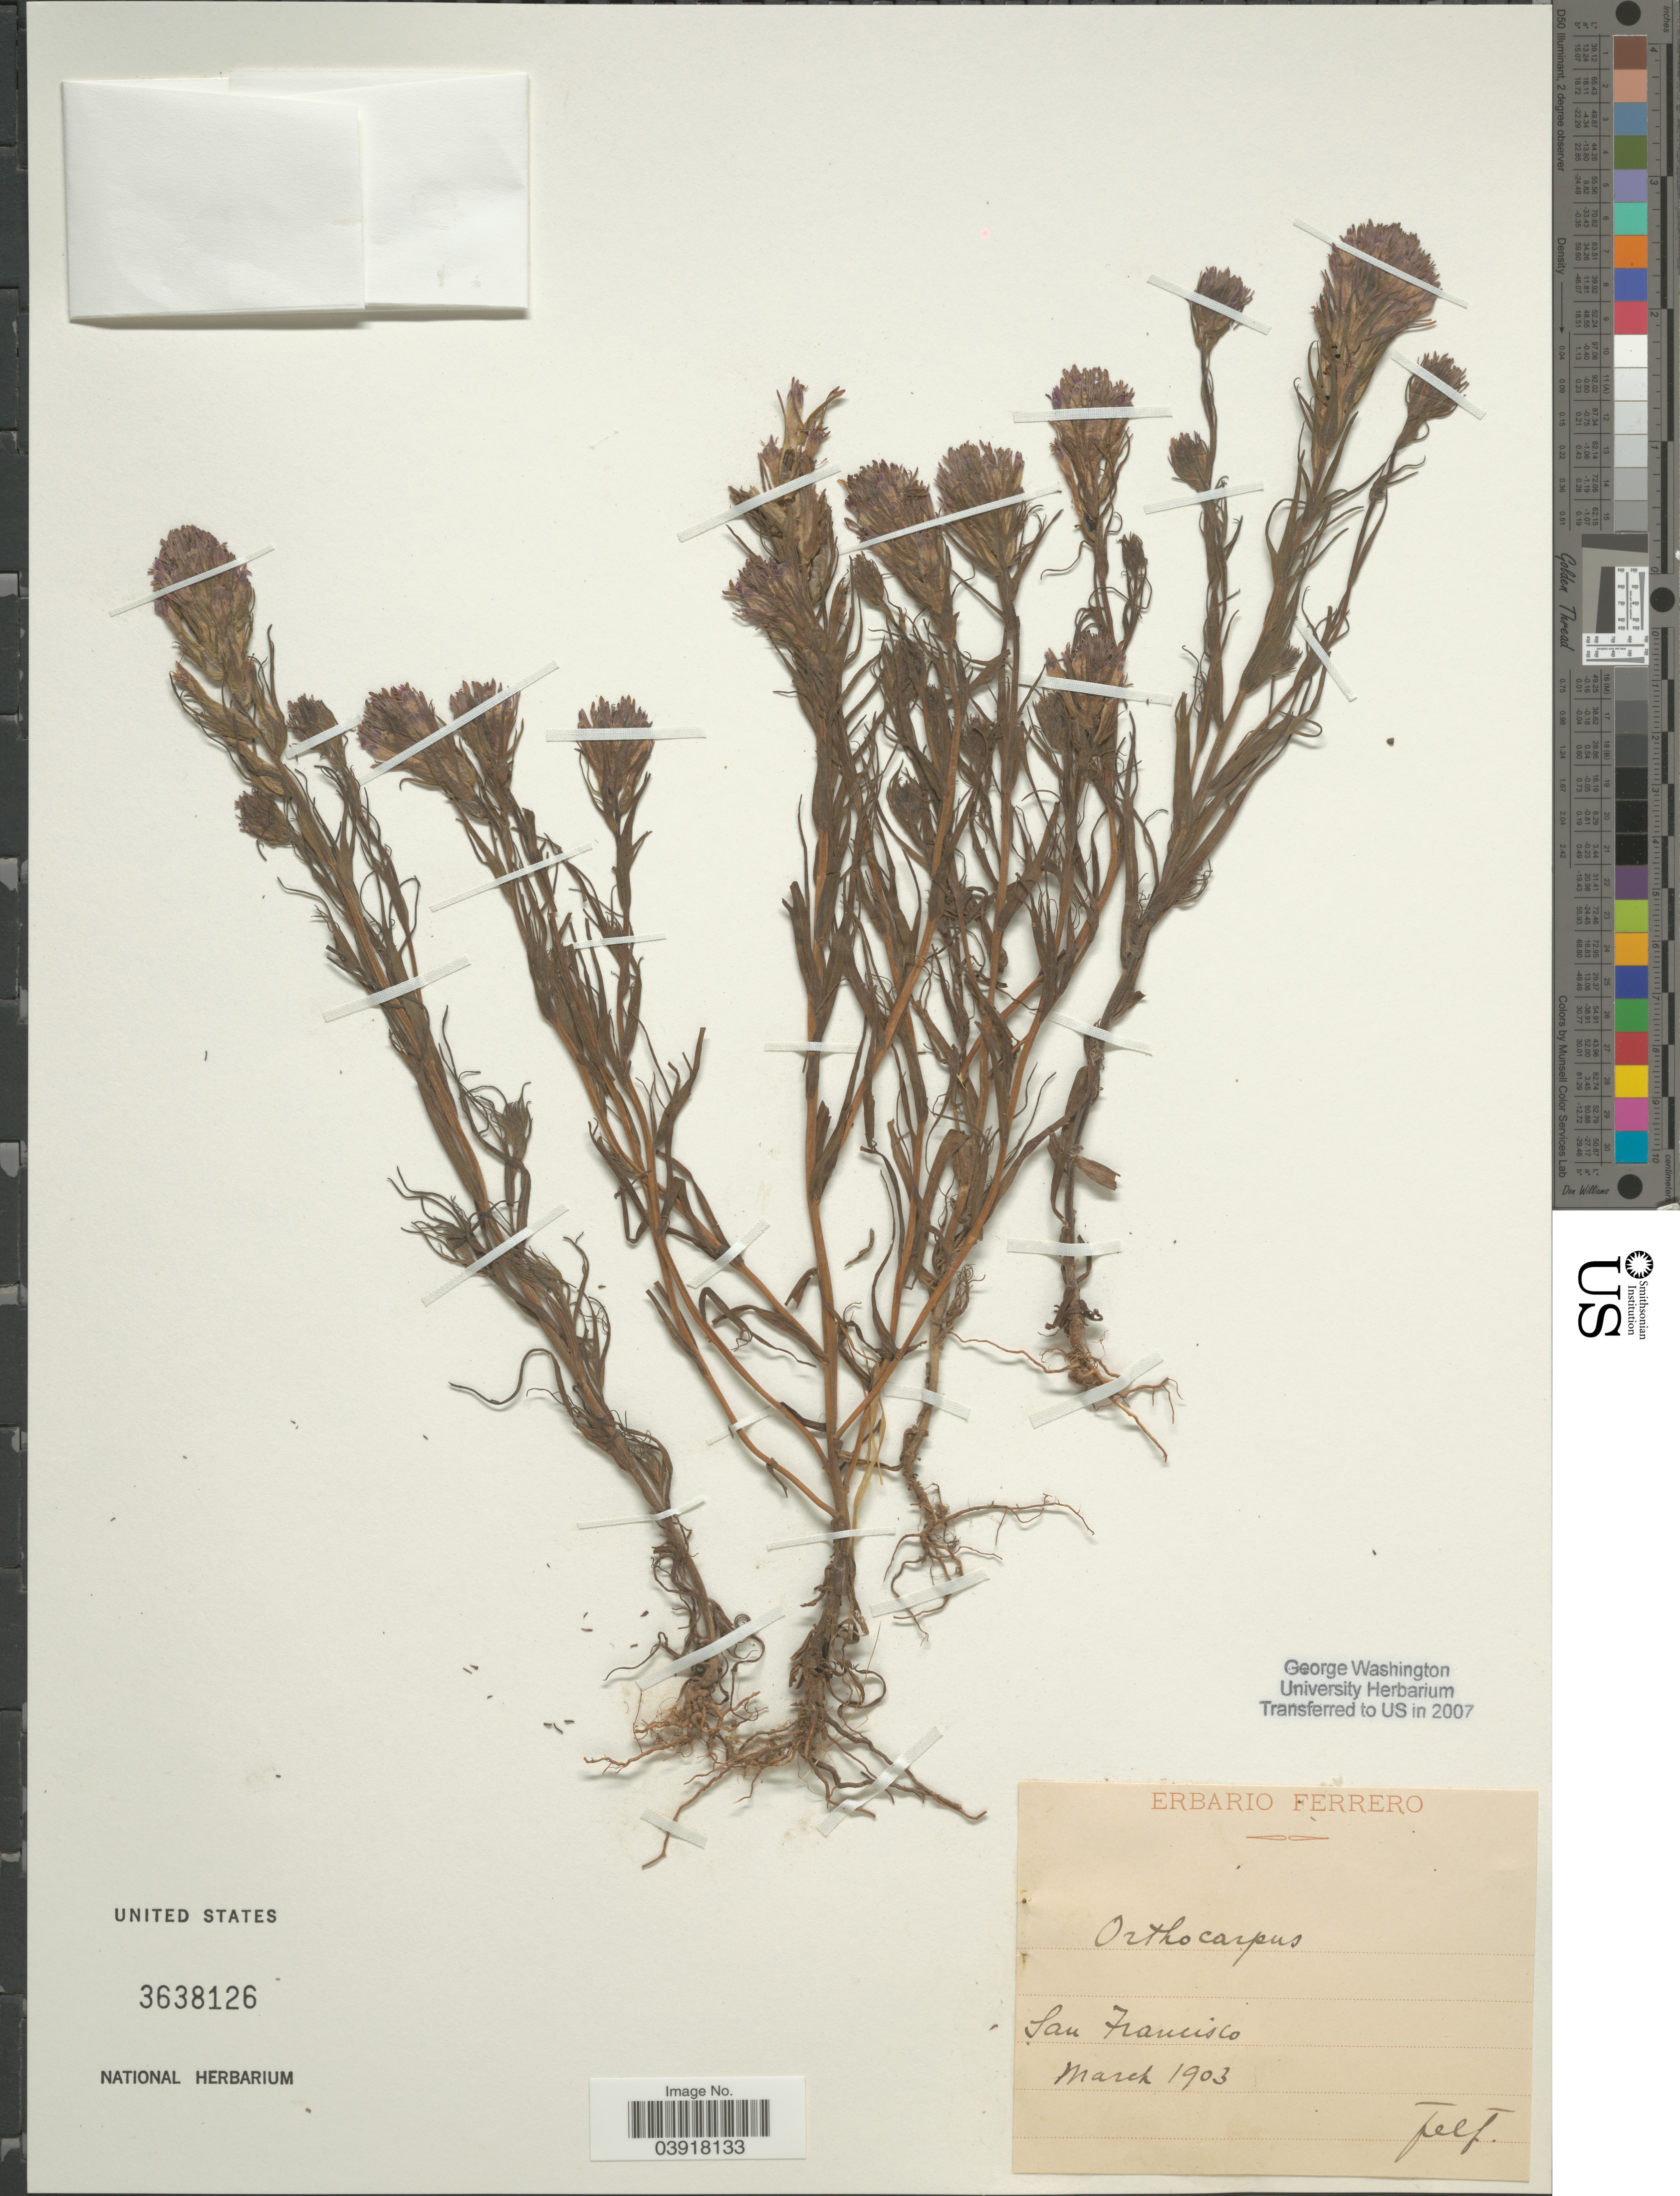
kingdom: Plantae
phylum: Tracheophyta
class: Magnoliopsida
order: Lamiales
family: Orobanchaceae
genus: Orthocarpus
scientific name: Orthocarpus sp.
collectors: F. Ferrero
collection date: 1903-03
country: United States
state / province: California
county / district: San Francisco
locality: San Francisco.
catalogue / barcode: US 3638126